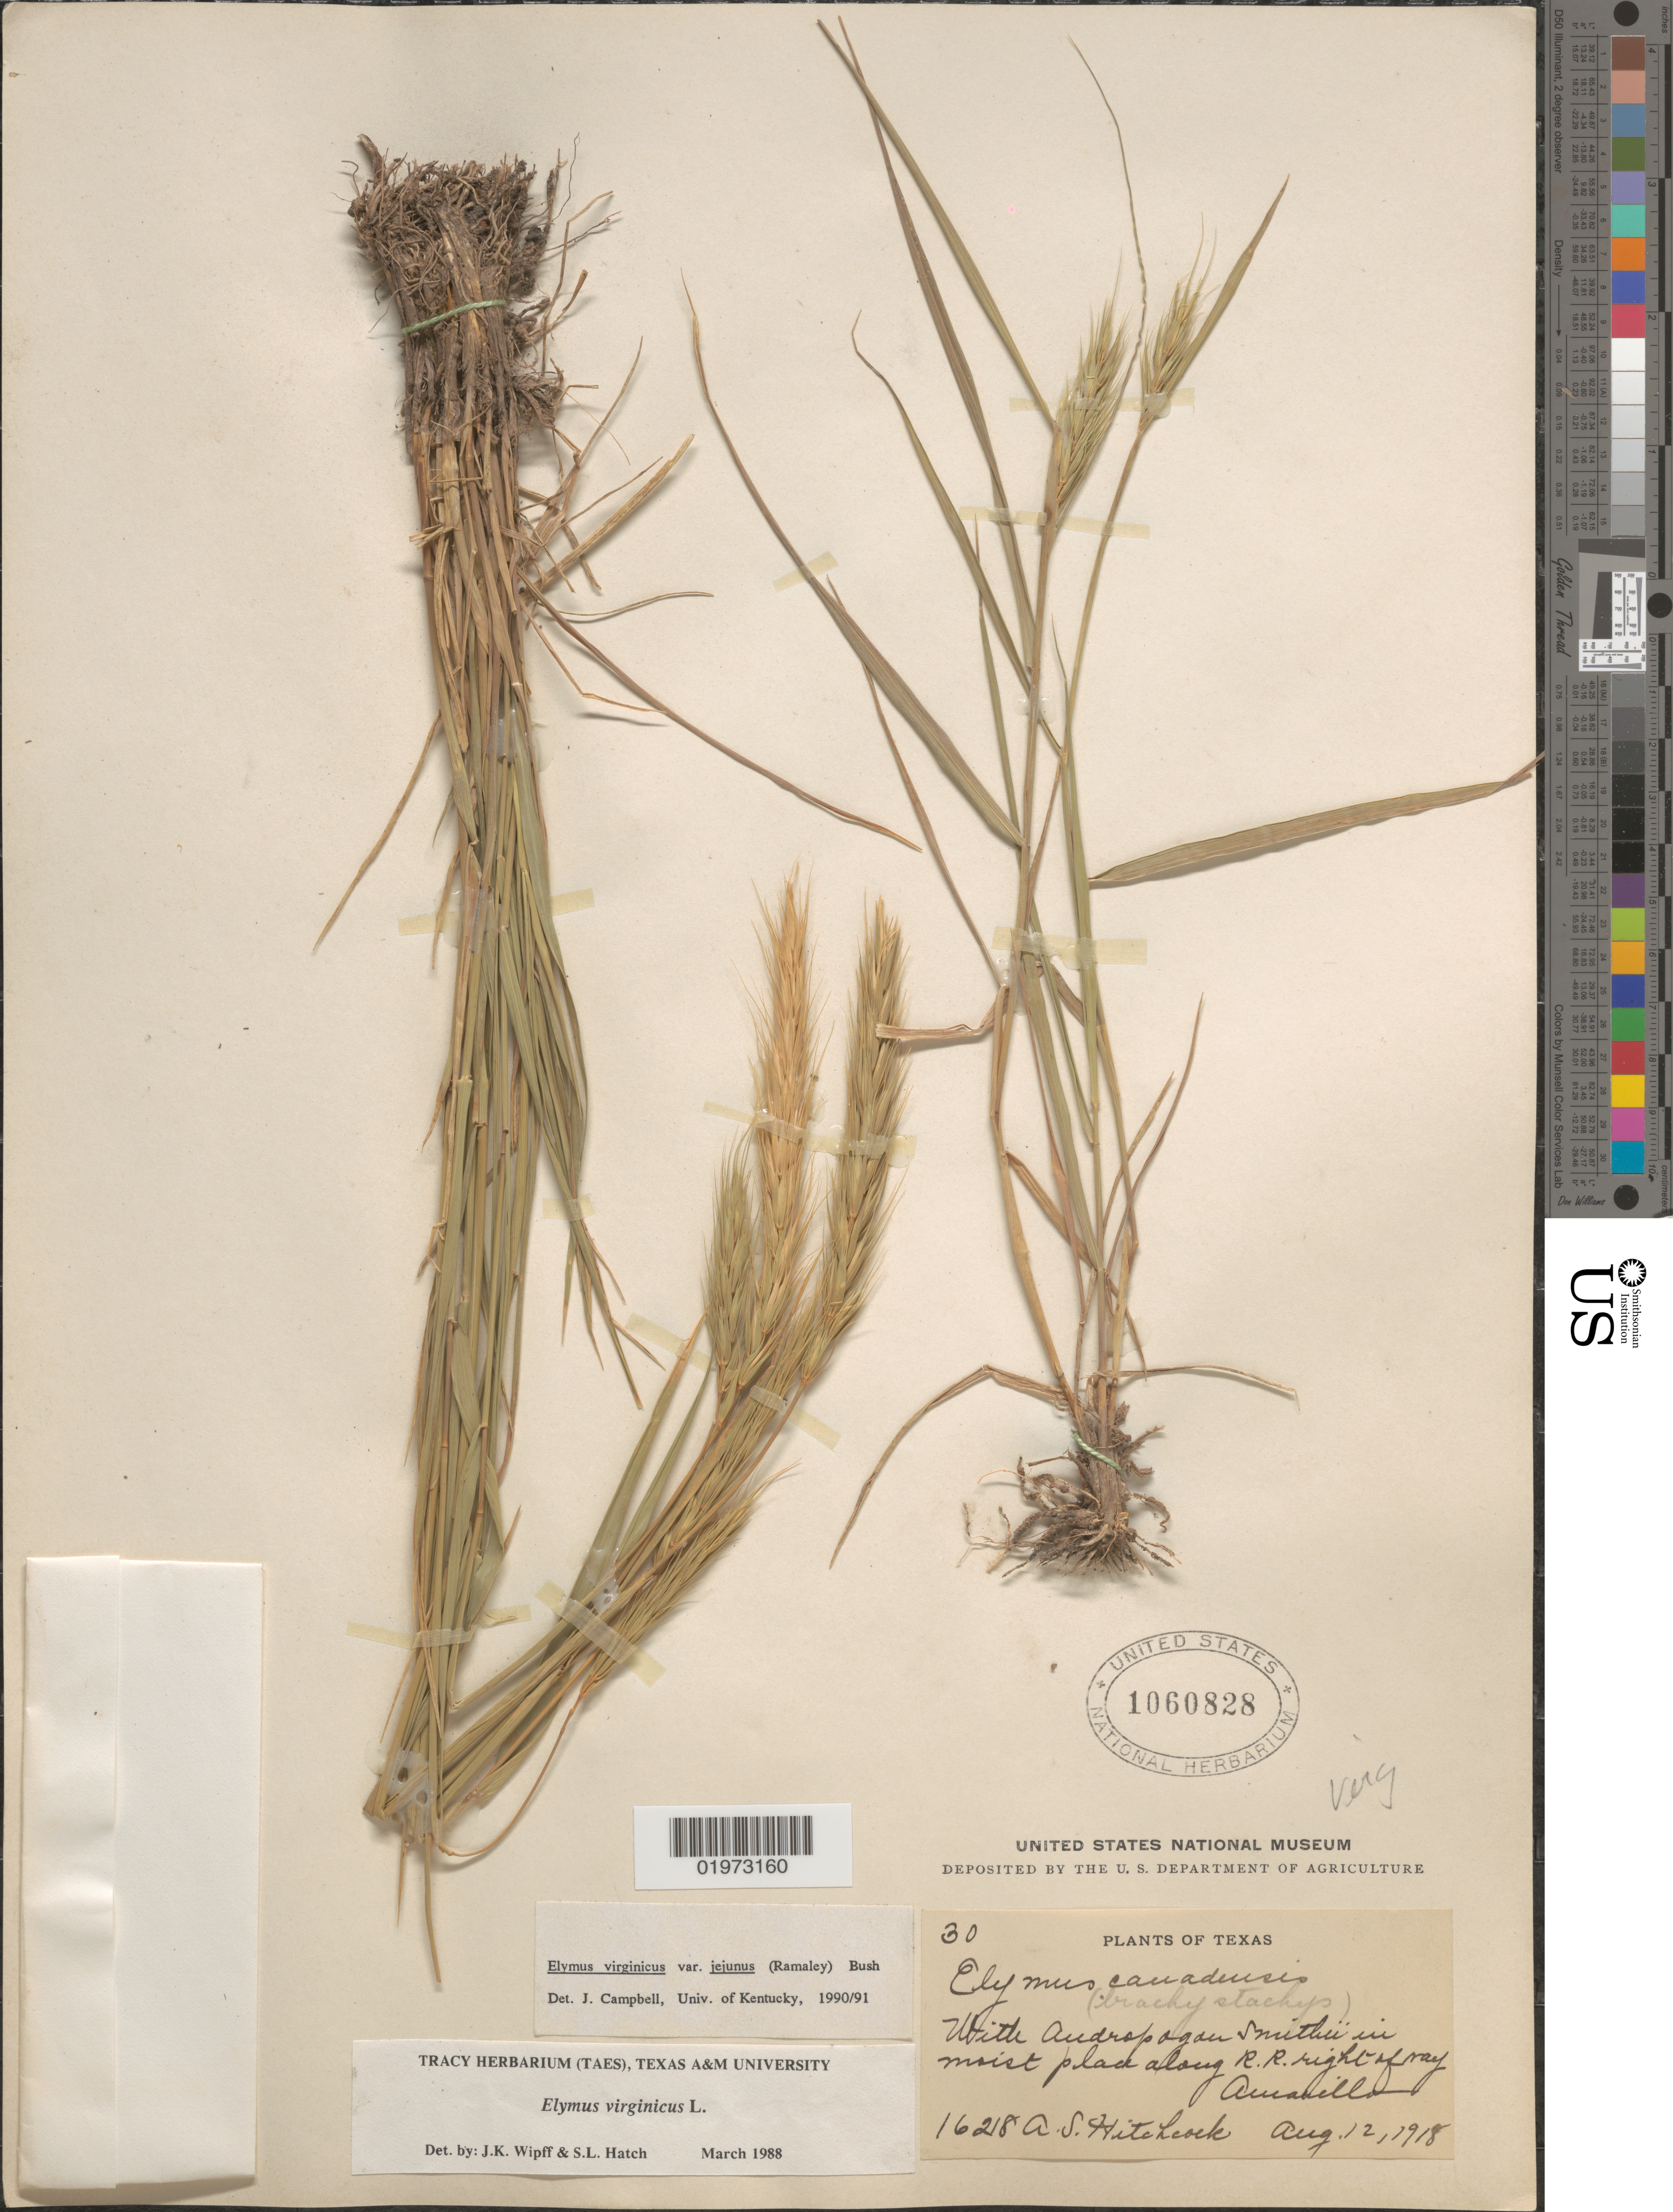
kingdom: Plantae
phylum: Tracheophyta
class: Liliopsida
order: Poales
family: Poaceae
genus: Elymus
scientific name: Elymus virginicus var. virginicus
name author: L.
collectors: A. S. Hitchcock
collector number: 16218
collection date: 1918-08-12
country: United States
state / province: Texas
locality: Moist place along R. R. right of way Annaville.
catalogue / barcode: US 1060828